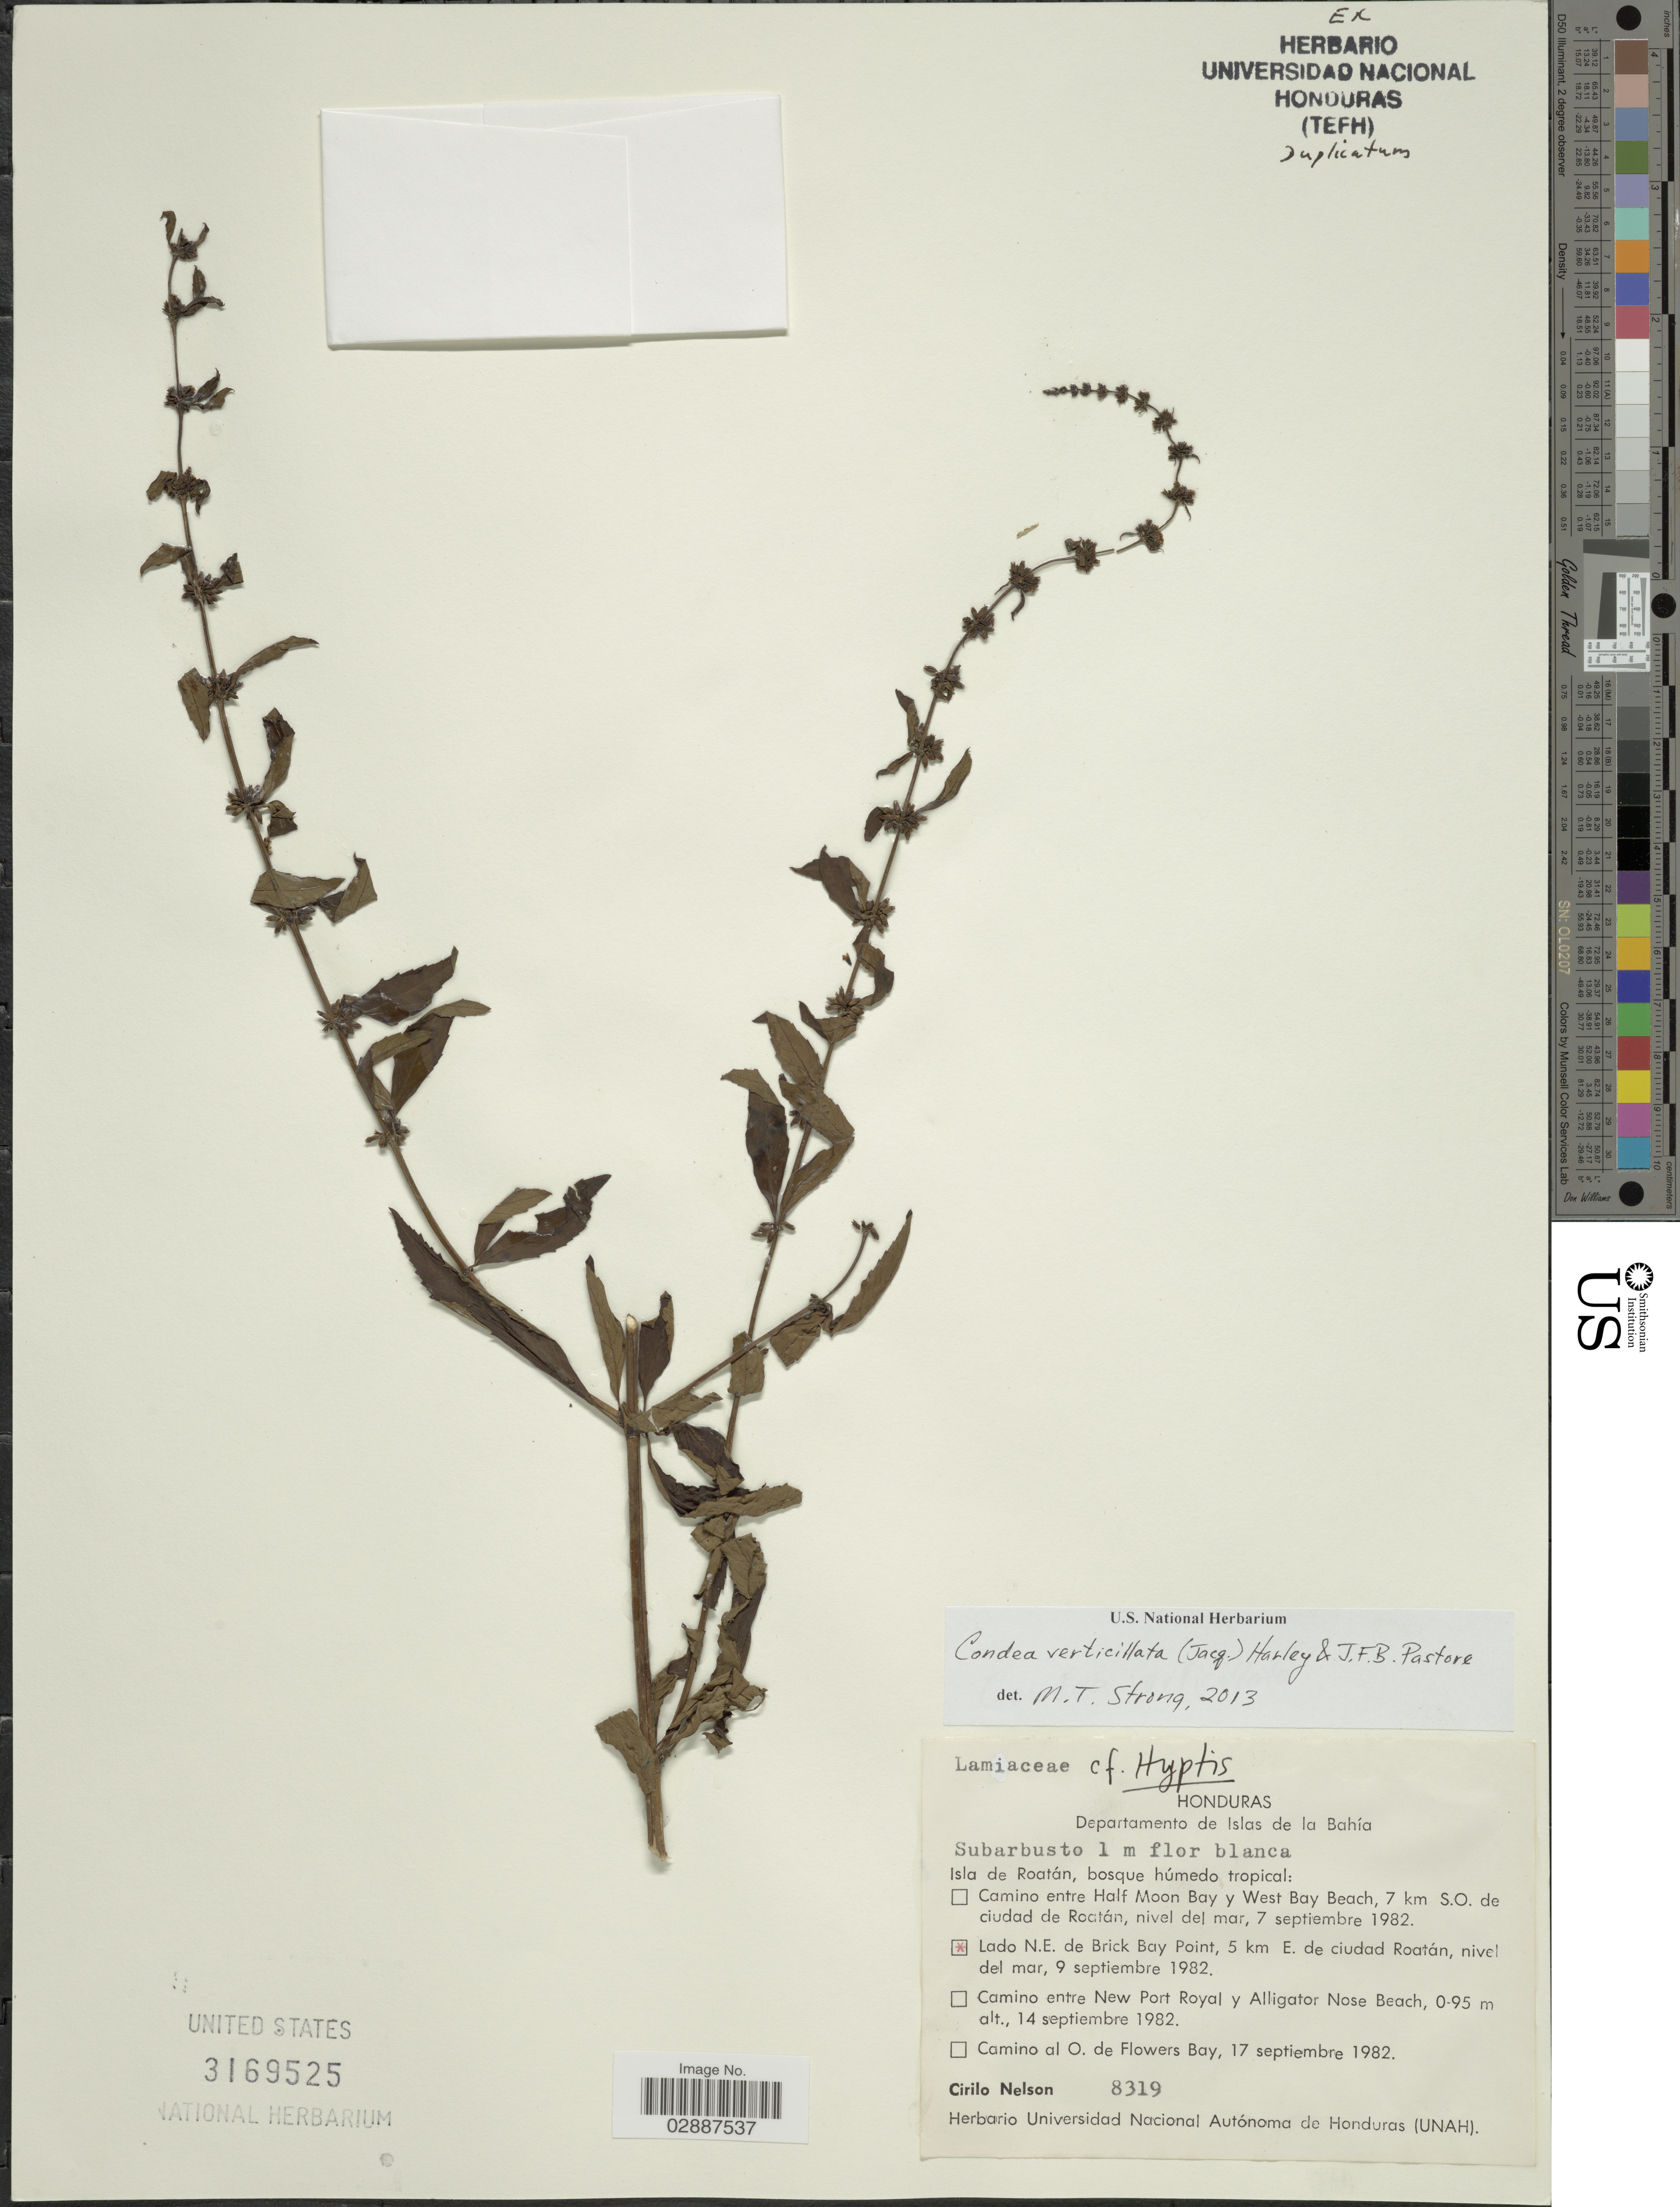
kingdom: Plantae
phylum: Tracheophyta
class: Magnoliopsida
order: Lamiales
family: Lamiaceae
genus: Condea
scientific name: Condea verticillata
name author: (Jacq.) Harley & J.F.B. Pastore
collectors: C. Nelson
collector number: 8319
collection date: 1982-09-09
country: Honduras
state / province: Islas de la Bahía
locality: Departamento de Islas de la Bahía. Isla de Roatán, bosque húmedo tropical: Lado N.E. de Brick Bay Point, 5 km E. de ciudad Roatán.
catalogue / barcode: US 3169525